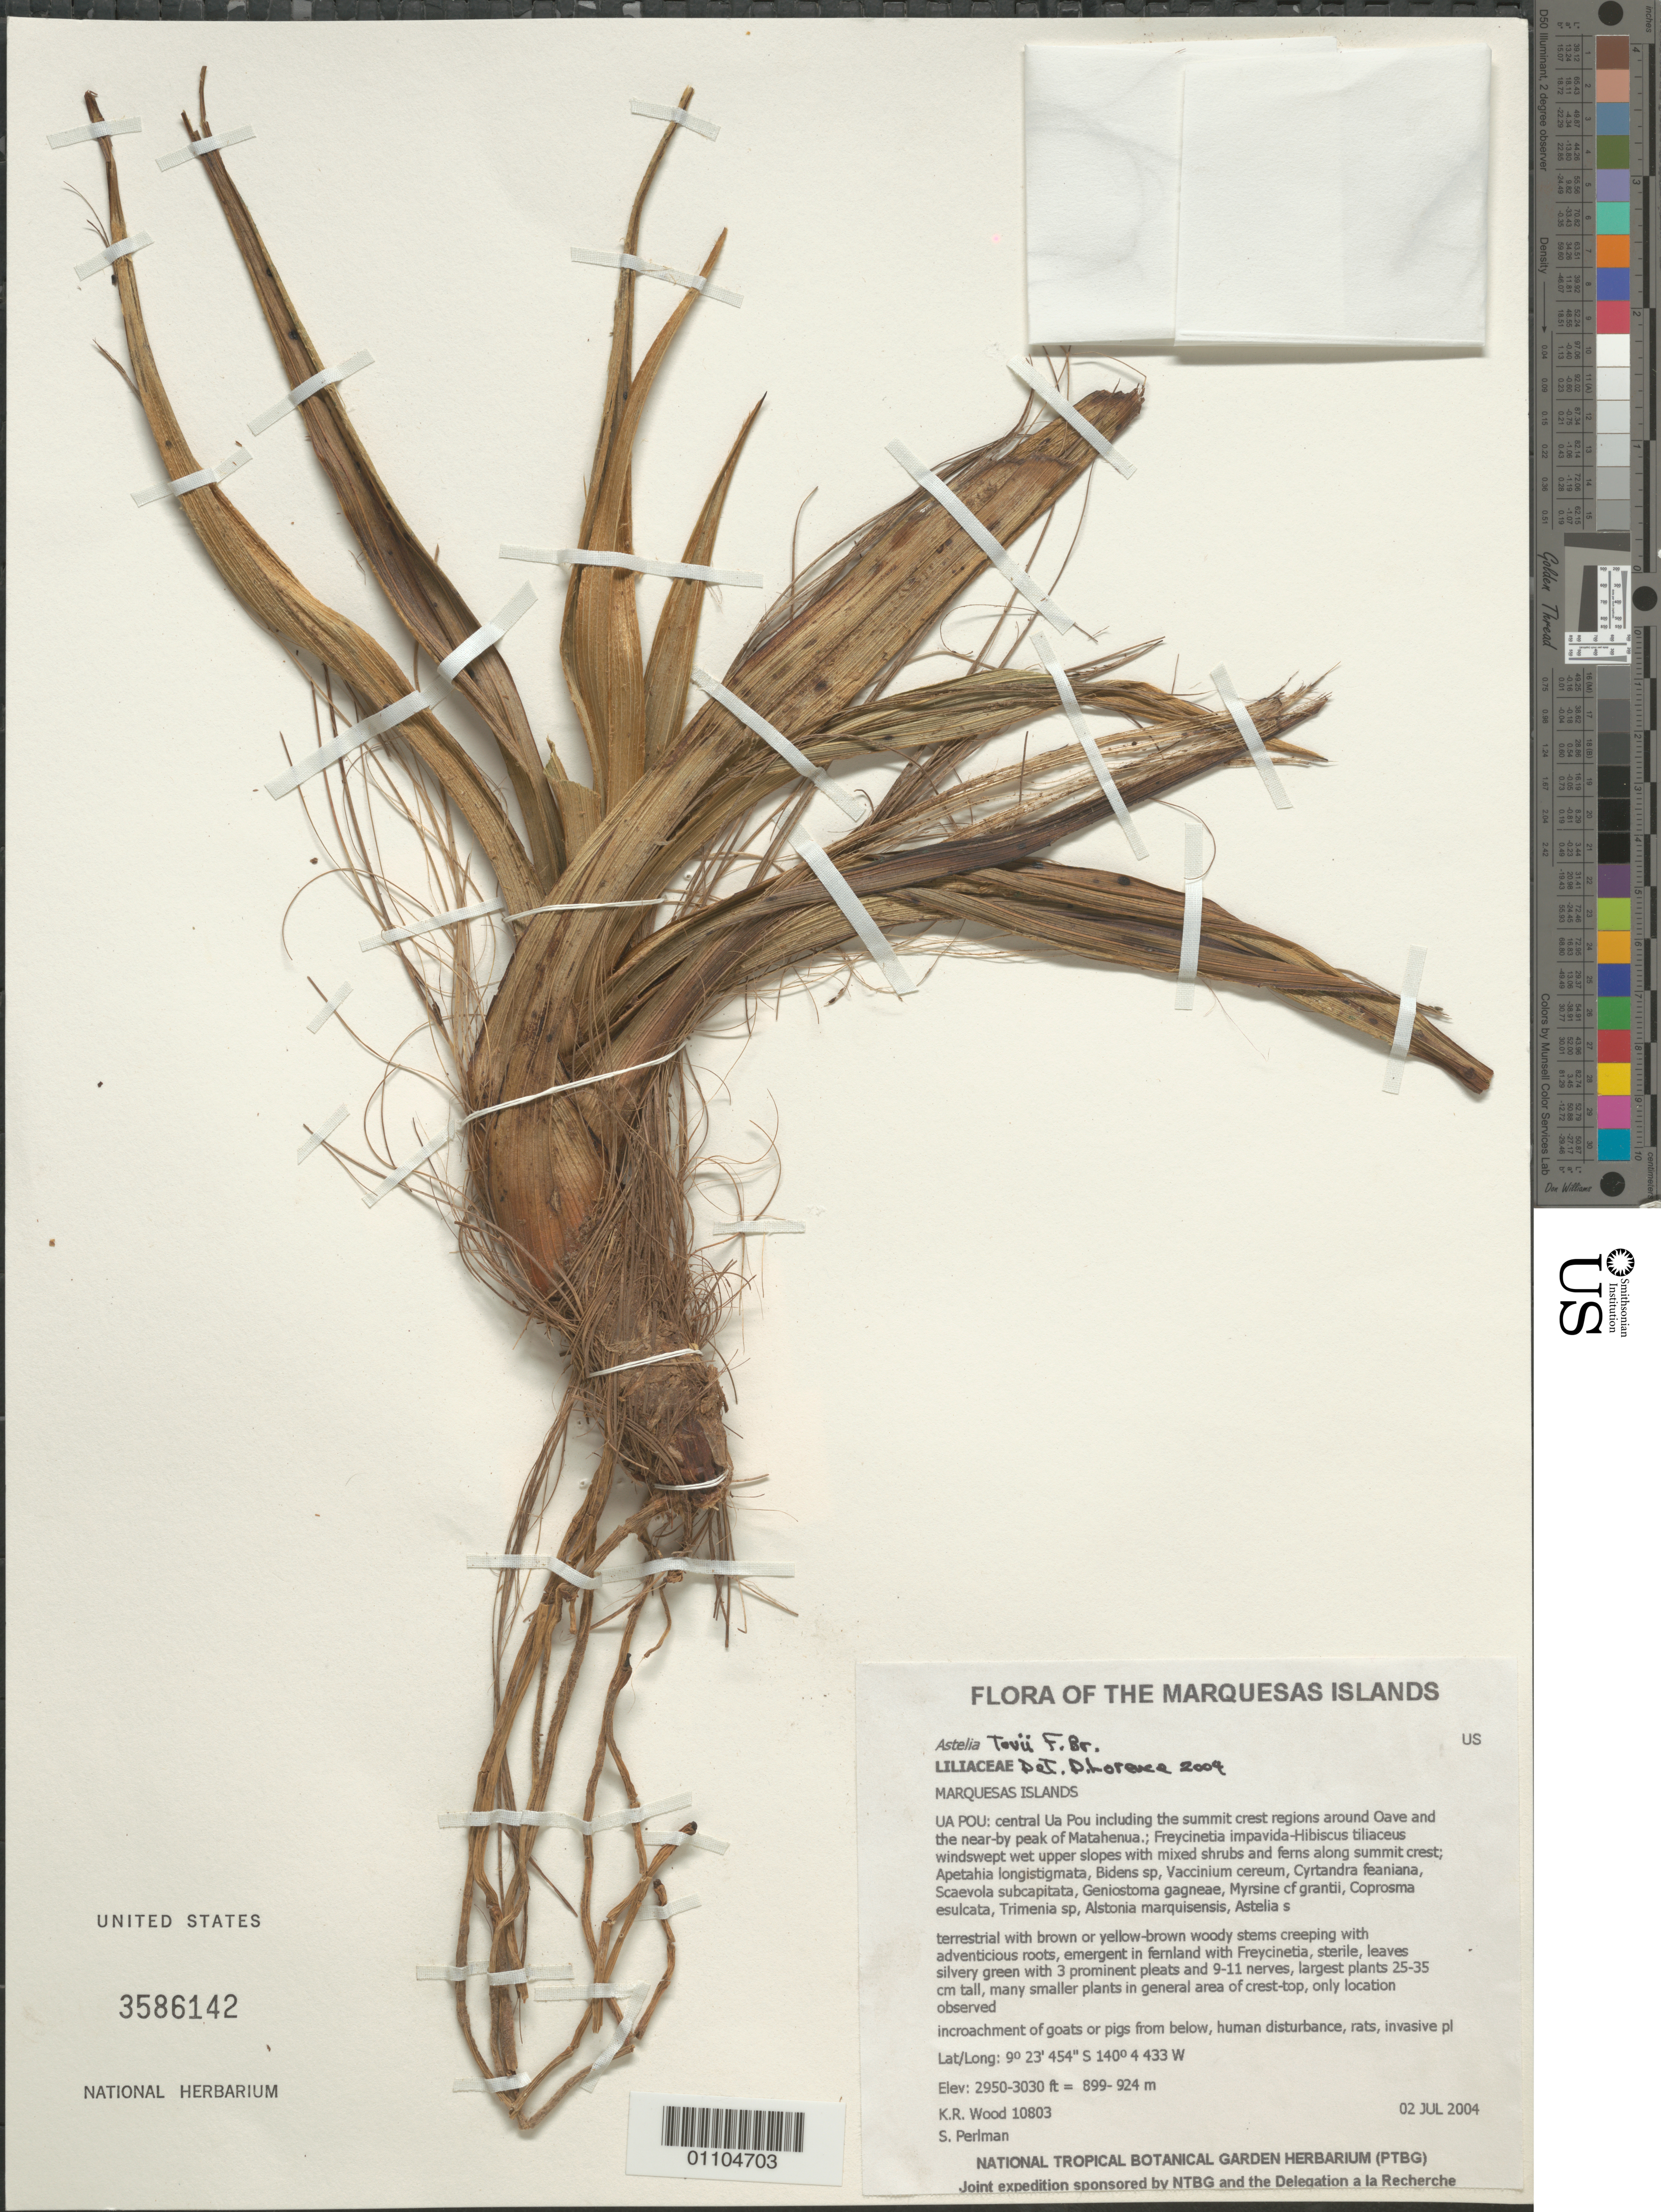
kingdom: Plantae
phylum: Tracheophyta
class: Liliopsida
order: Asparagales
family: Asteliaceae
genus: Astelia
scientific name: Astelia tovii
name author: F. Br.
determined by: Lorence, David H., (PTBG), National Tropical Botanical Garden (UNITED STATES)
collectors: K. R. Wood & S. P. Perlman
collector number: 10803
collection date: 2004-07-02/2004-07-04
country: French Polynesia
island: Ua Pou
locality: Central Ua Pou including the summit crest regions around Oave and the near-by peak of Matahenua.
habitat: Freycinetia impavida - Hibiscus tiliaceus windswept wet upper slopes with mixed shrubs and ferns along summit crest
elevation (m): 899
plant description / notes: Incroachment of goats or pigs from below, human disturbance, rats, invasive plant taxa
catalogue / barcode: US 3586142